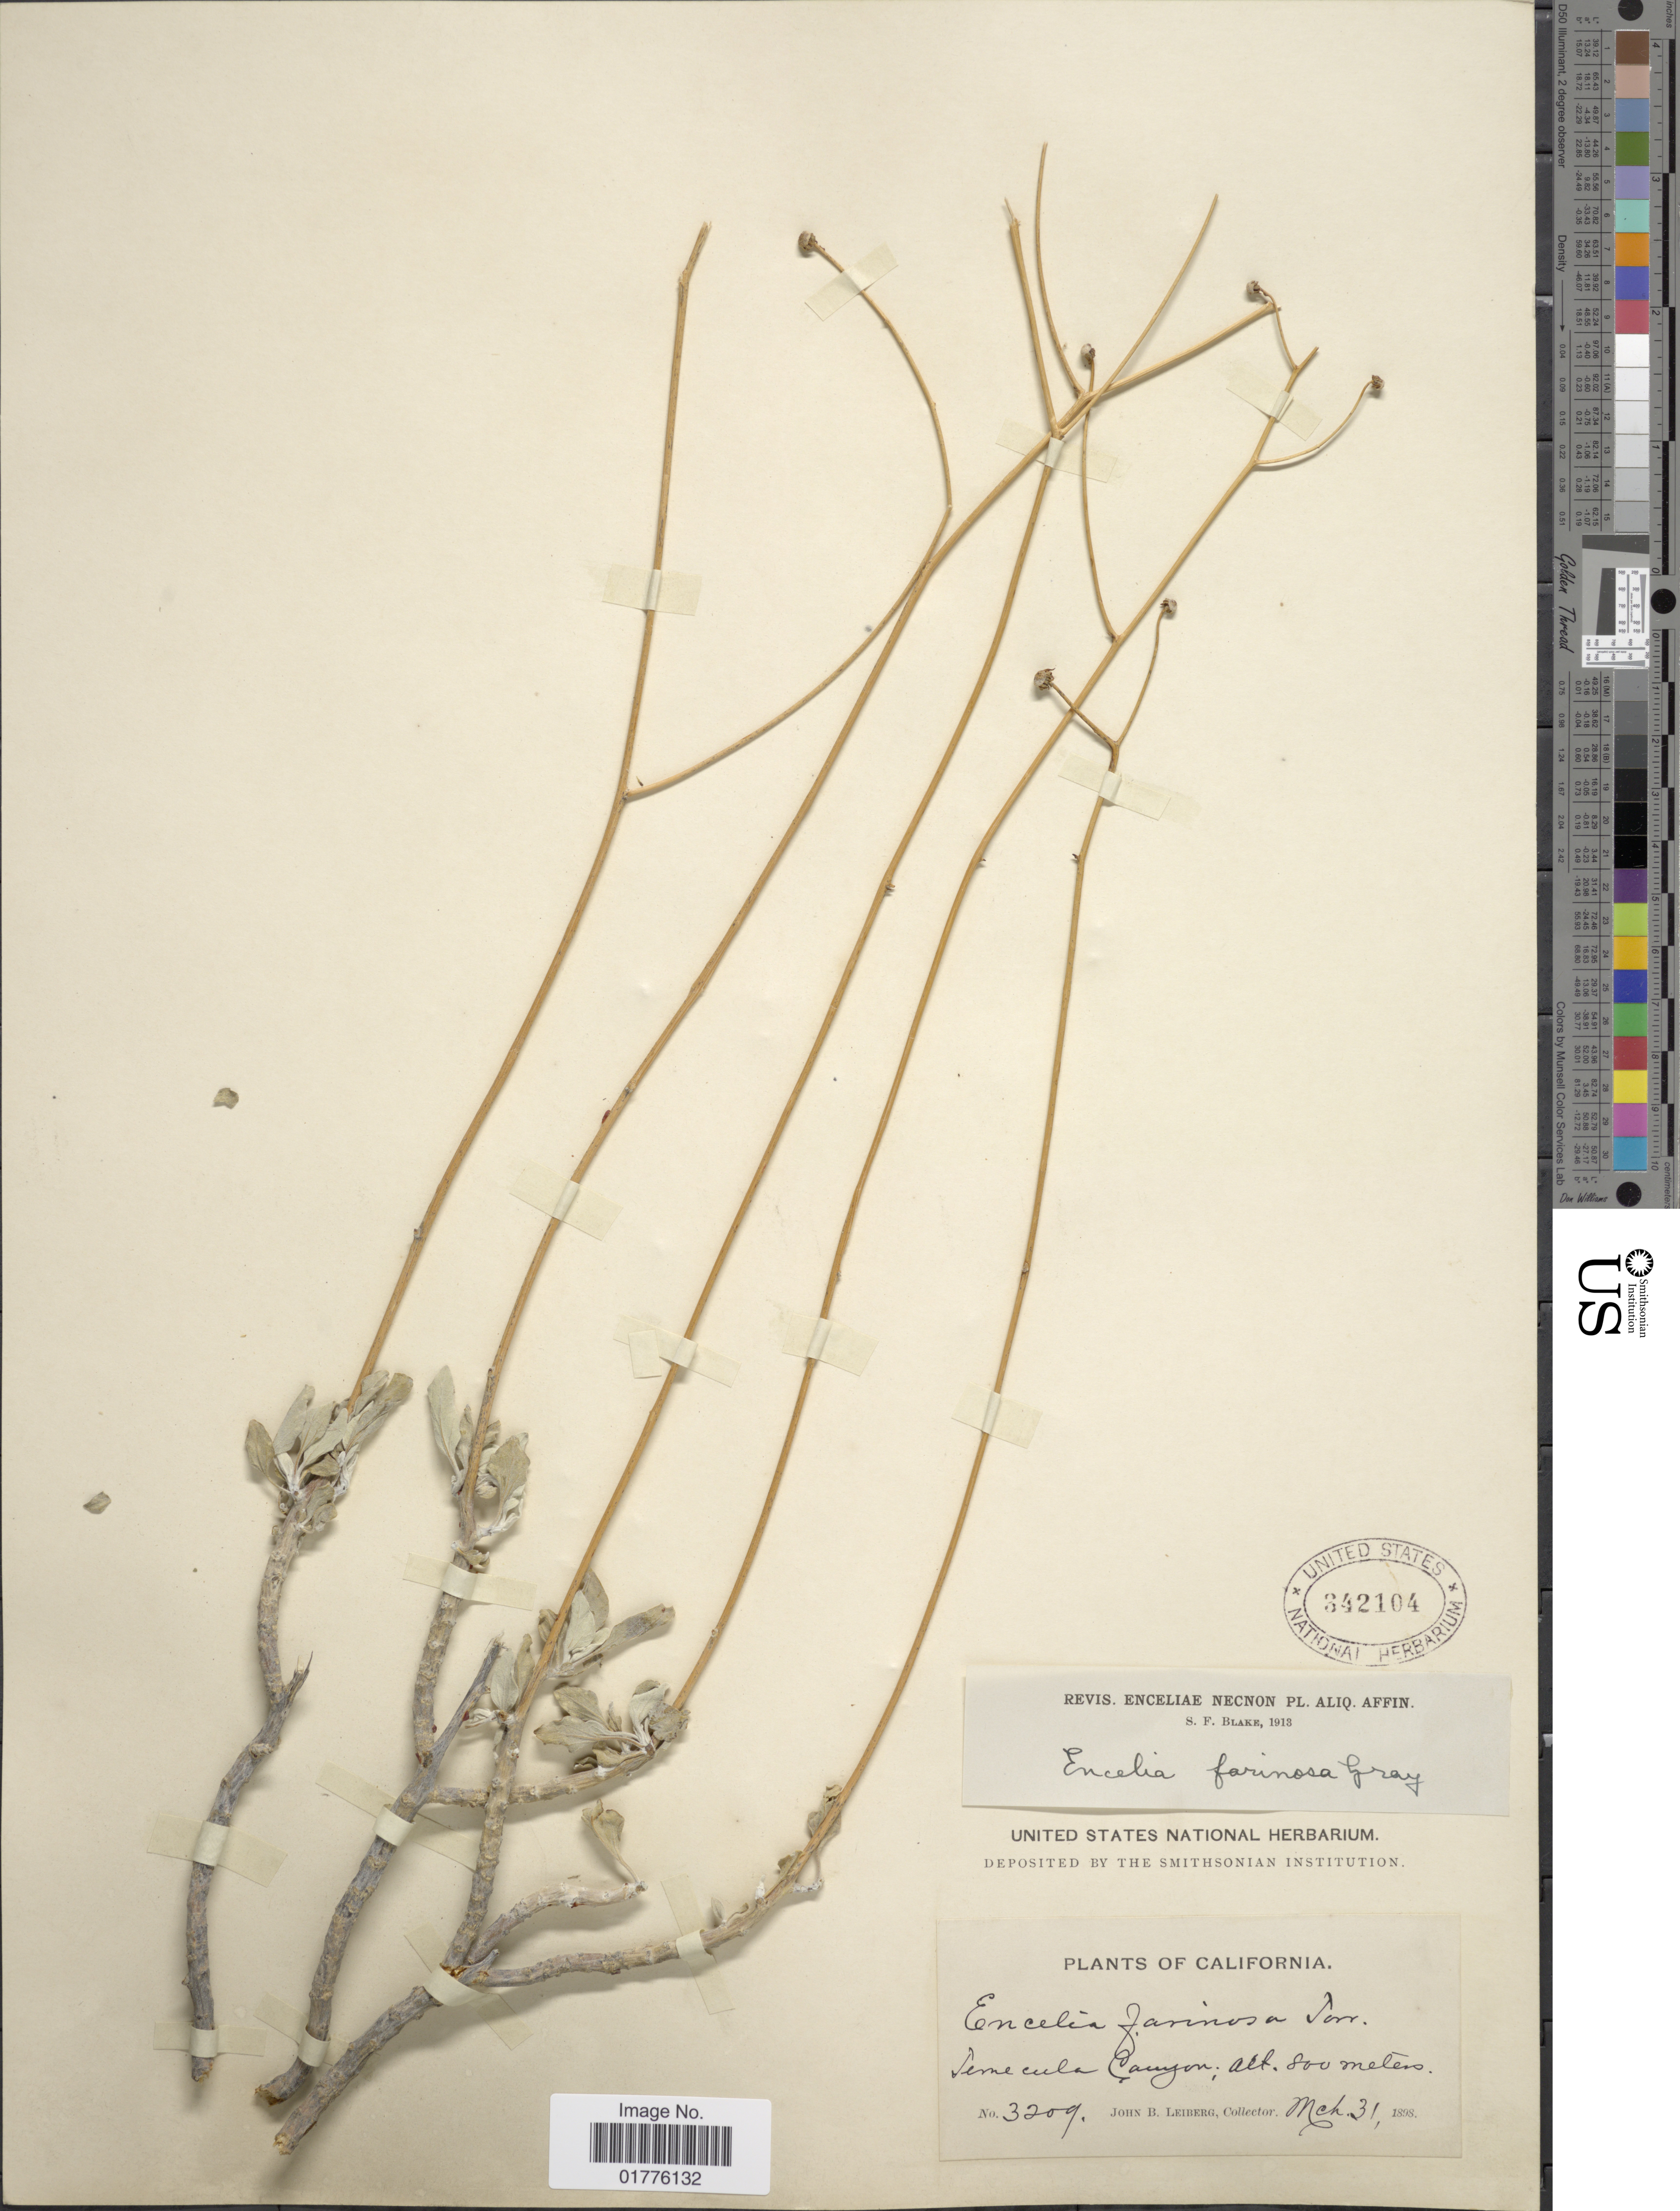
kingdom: Plantae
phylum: Tracheophyta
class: Magnoliopsida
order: Asterales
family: Asteraceae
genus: Encelia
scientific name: Encelia farinosa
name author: A. Gray ex Torr. in Emory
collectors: J. B. Leiberg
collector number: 3209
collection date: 1898-03-31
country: United States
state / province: California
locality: Temecula Canyon, California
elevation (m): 800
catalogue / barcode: US 342104